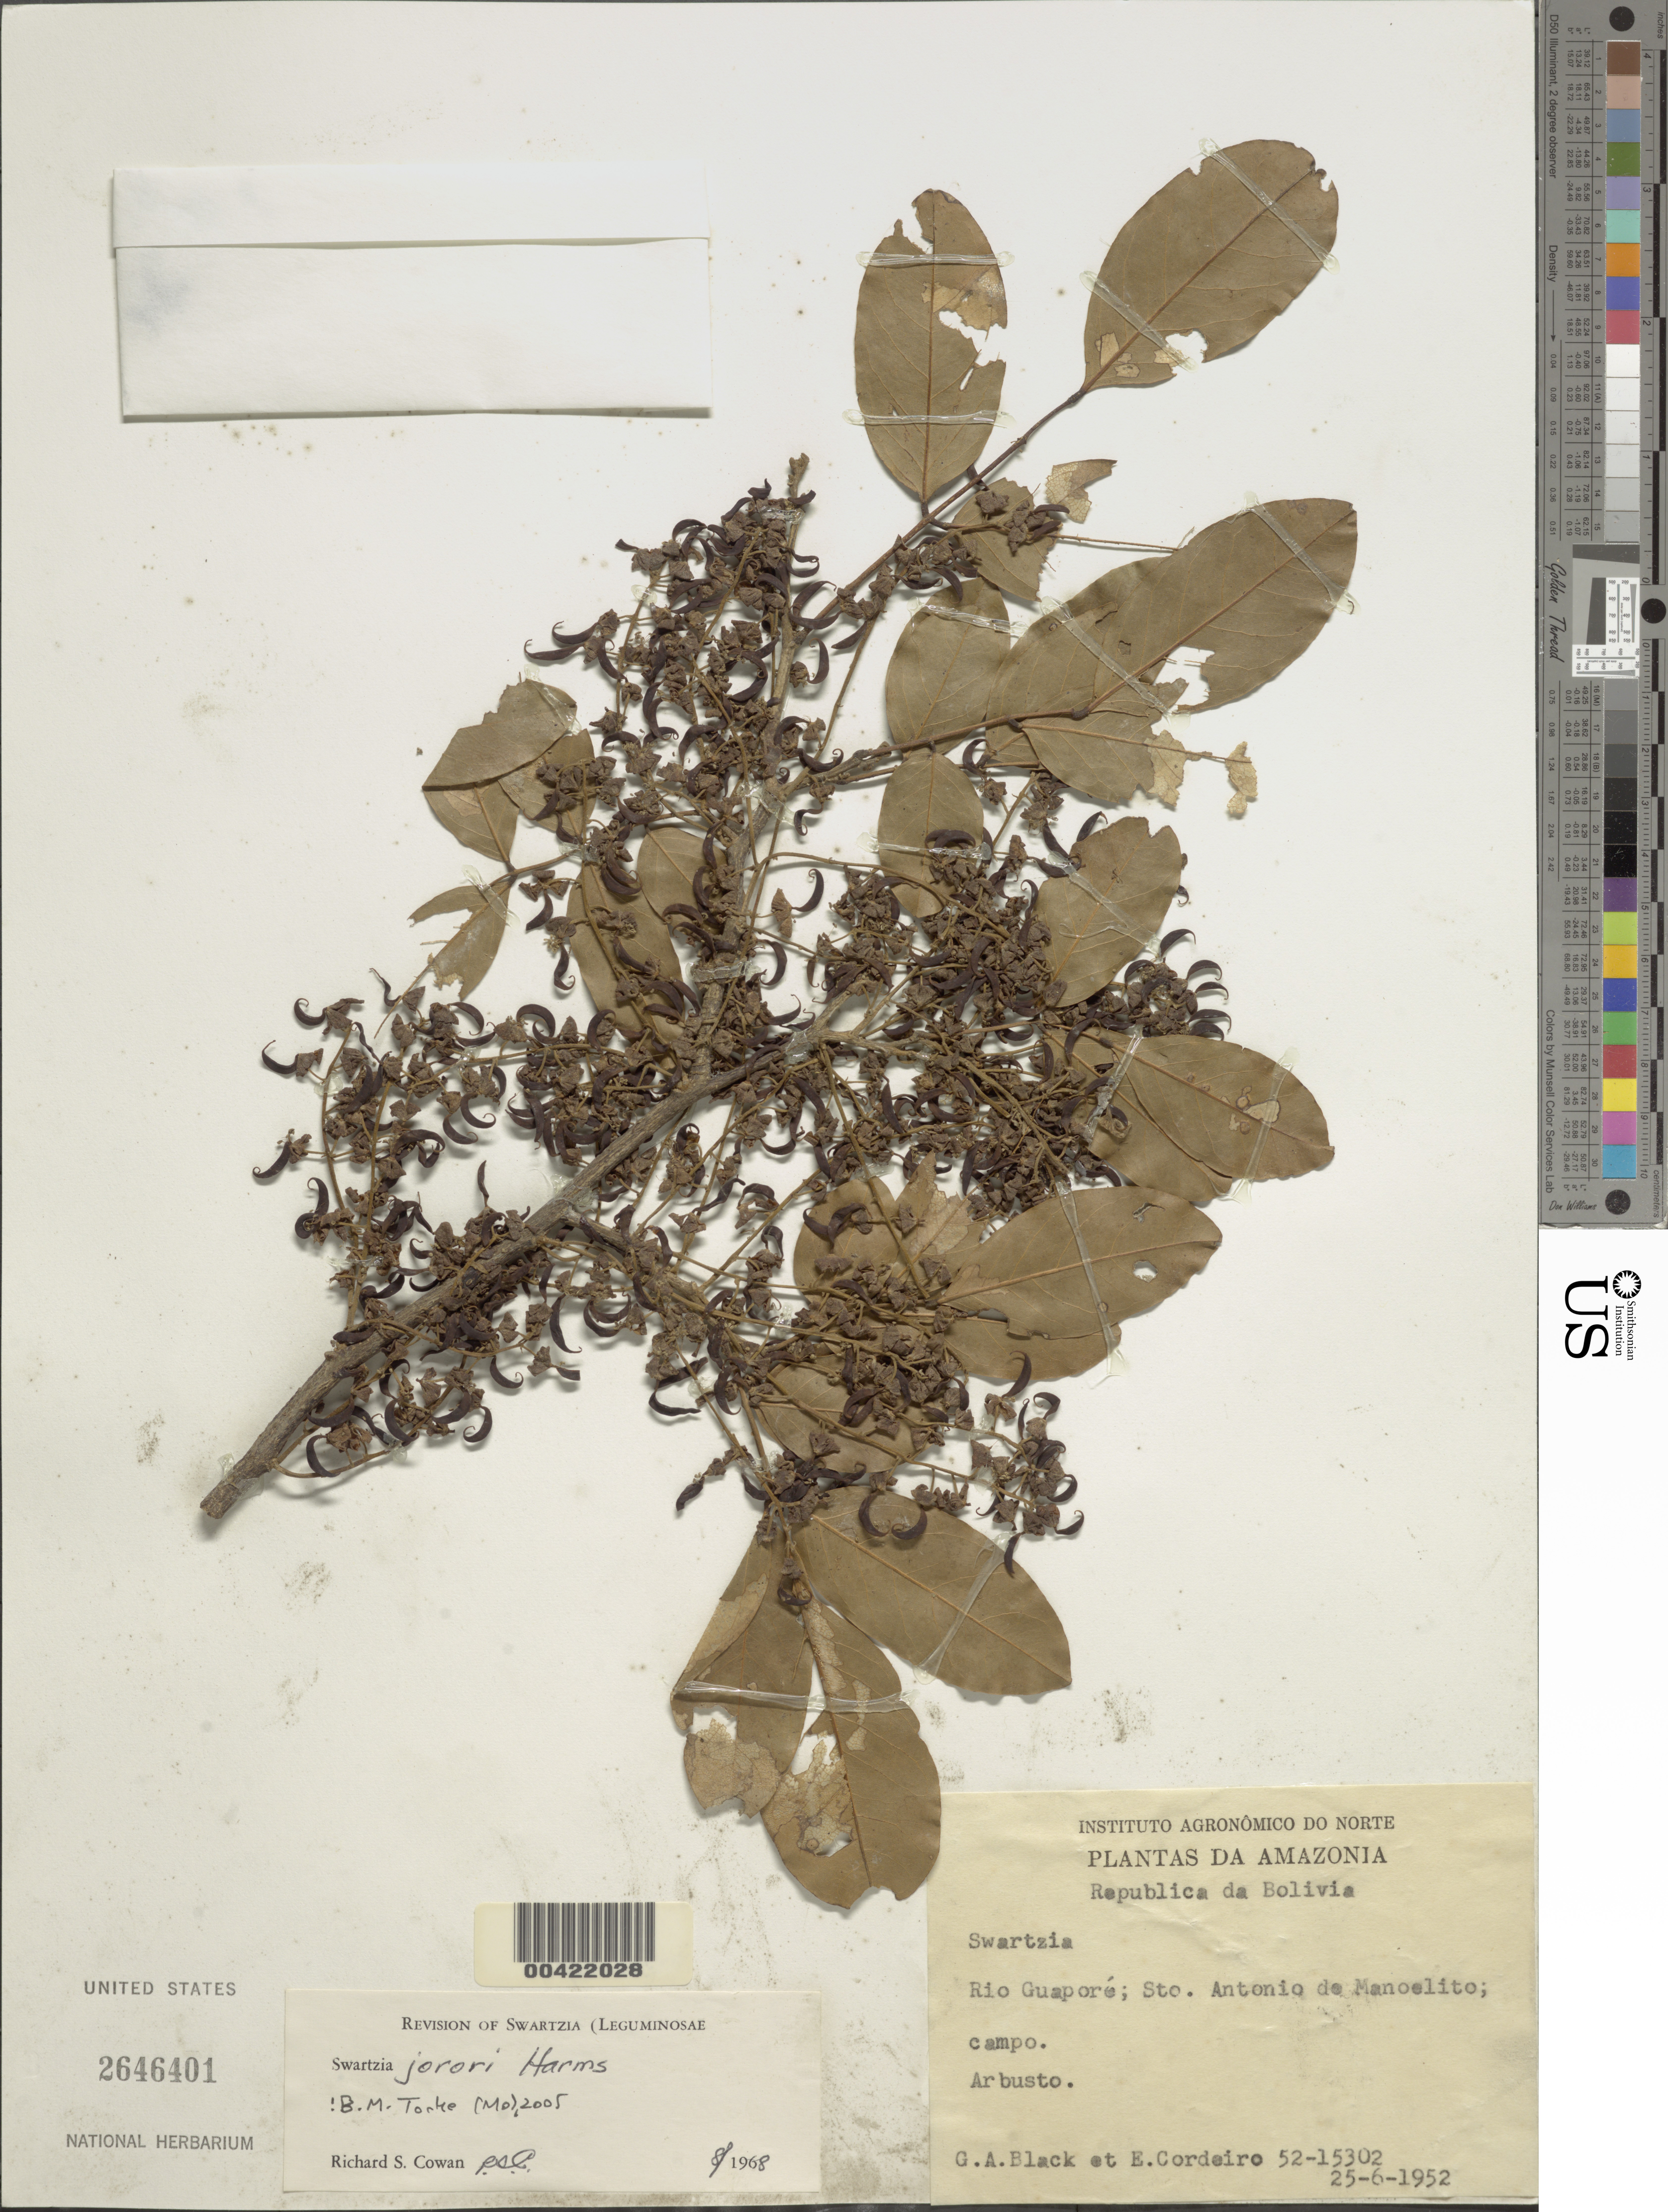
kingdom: Plantae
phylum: Tracheophyta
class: Magnoliopsida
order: Fabales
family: Fabaceae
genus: Swartzia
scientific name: Swartzia jorori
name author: Harms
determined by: Cowan, R. S.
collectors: G. A. Black & E. Cordeiro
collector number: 52-15302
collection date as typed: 25 Jun 1952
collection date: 1952-06-25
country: Bolivia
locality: Rio Guapore; Sta. Antonio de Manoelito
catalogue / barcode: US 2646401